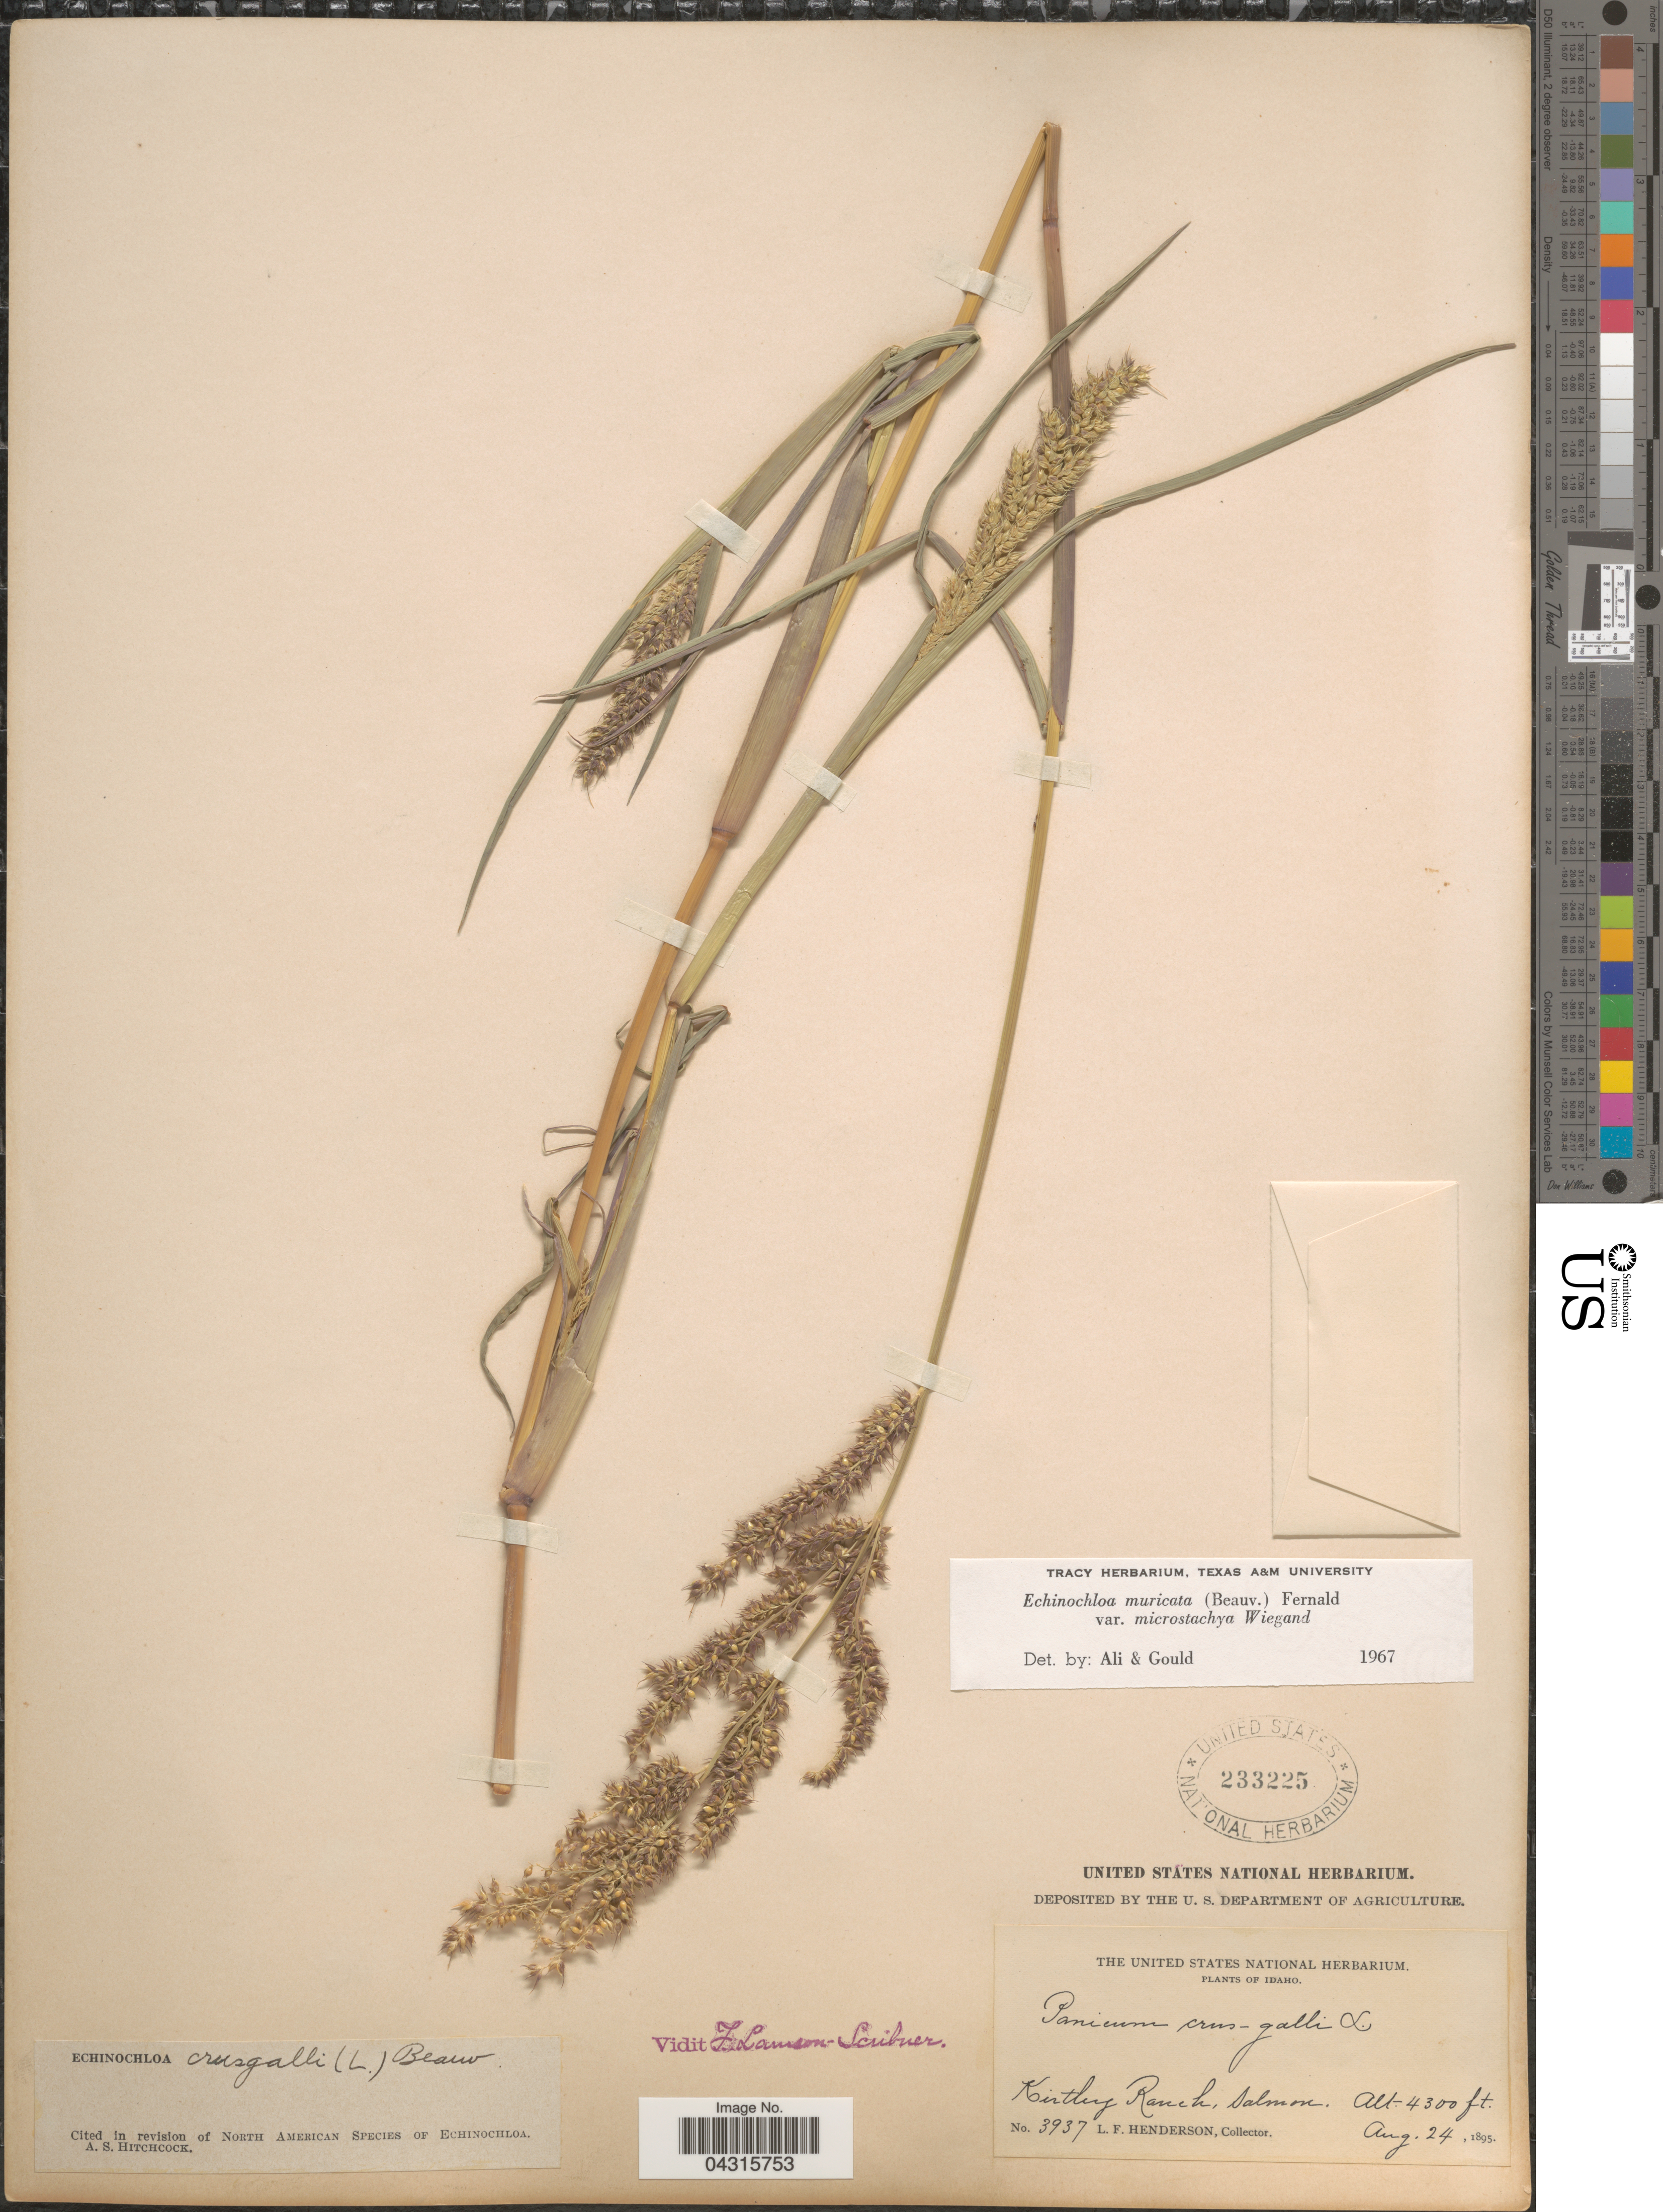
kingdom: Plantae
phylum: Tracheophyta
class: Liliopsida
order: Poales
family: Poaceae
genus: Echinochloa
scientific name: Echinochloa muricata var. microstachya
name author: Wiegand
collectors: L. Henderson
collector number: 3937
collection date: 1895-08-24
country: United States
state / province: Idaho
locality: Kirtley Ranch, Salmon.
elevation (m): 1311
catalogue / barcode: US 233225